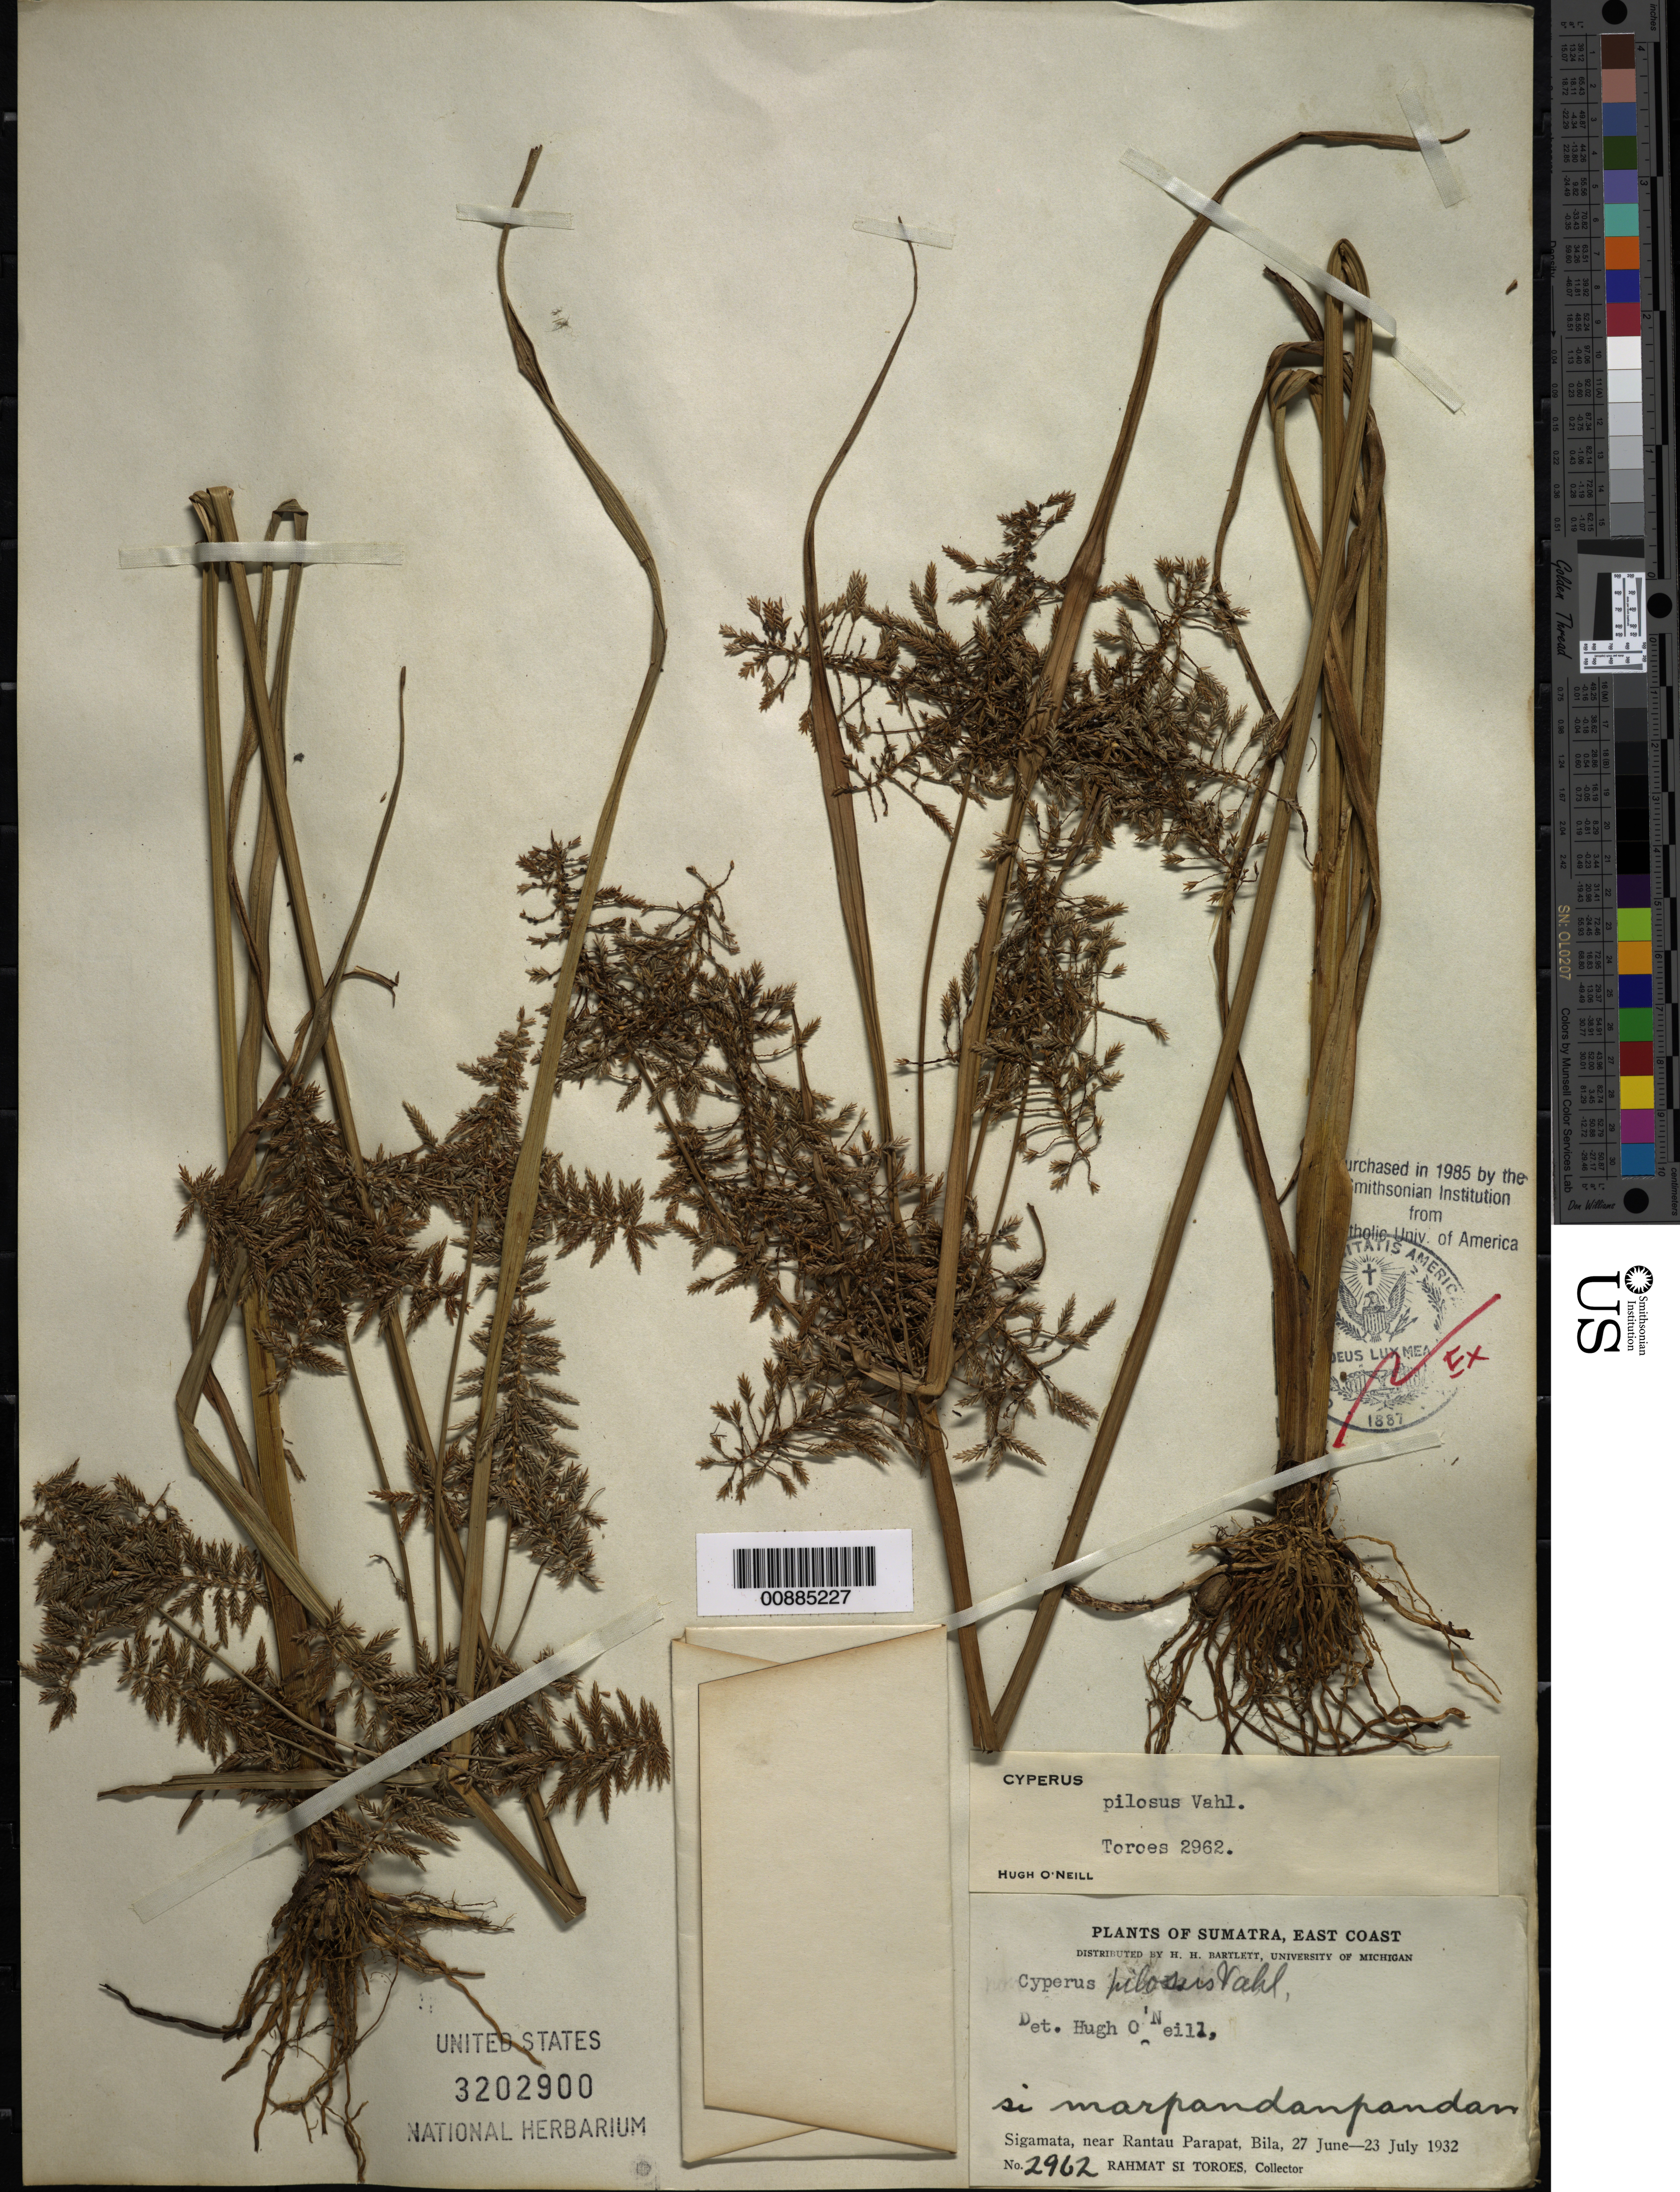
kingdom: Plantae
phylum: Tracheophyta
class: Liliopsida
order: Poales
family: Cyperaceae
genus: Cyperus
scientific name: Cyperus pilosus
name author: Vahl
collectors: Rahmat Si Boeea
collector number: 2962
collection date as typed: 27 Jun 1932 to 23 Jul 1932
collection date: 1932-06-27/1932-07-23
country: Indonesia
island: Sumatra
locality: Sigamata, near Rantau parapat, Bila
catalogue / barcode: US 3202900